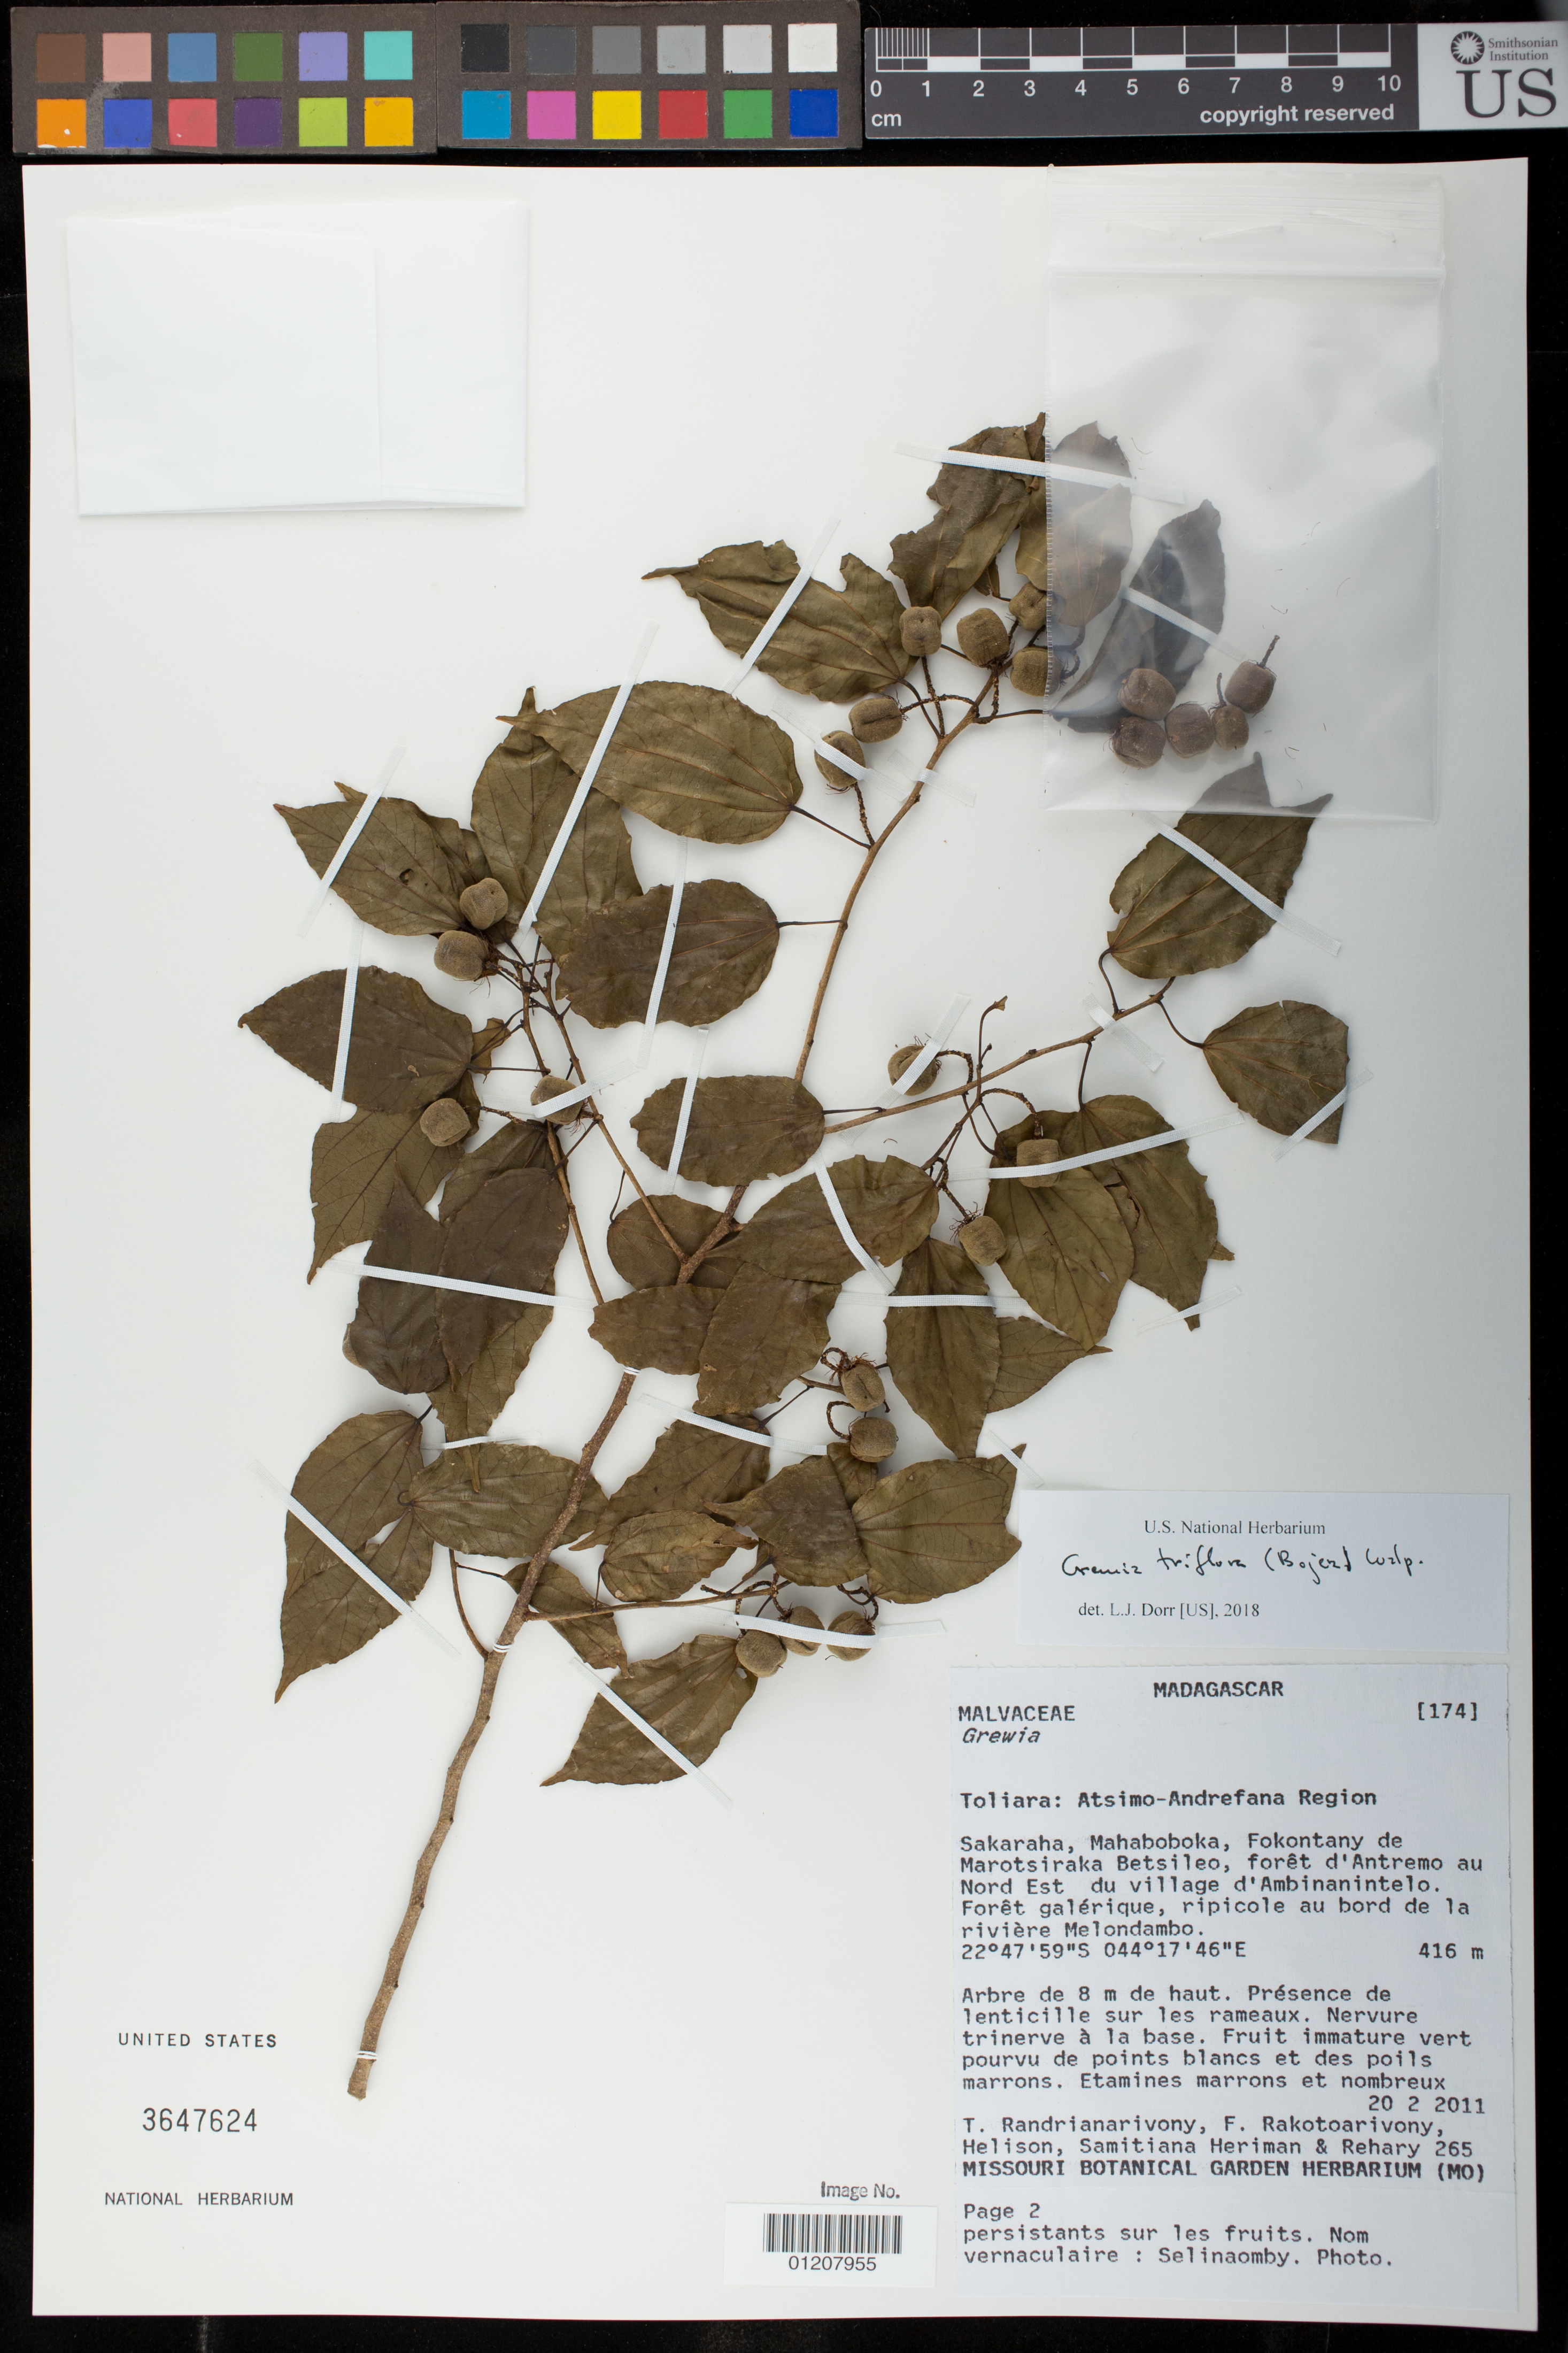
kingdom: Plantae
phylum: Tracheophyta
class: Magnoliopsida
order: Malvales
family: Malvaceae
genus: Grewia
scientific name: Grewia triflora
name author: (Bojer) Walp.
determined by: Dorr, L. J., (BOT), Smithsonian Institution - National Museum of Natural History (UNITED STATES)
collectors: T. Randrianarivony et al.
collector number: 265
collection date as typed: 20 Feb 2011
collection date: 2011-02-20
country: Madagascar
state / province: Atsimo-Andrefana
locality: Toliara: Atsimo-Andrefana Region. Sakaraha, Mahaboboka, Fokontany de Marotsiraka Betsileo, forêt d'Antremo au Nord Est du village d'Ambinanintelo. Forêt galérique, ripicole au bord de la rivière Melondambo.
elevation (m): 416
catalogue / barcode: US 3647624